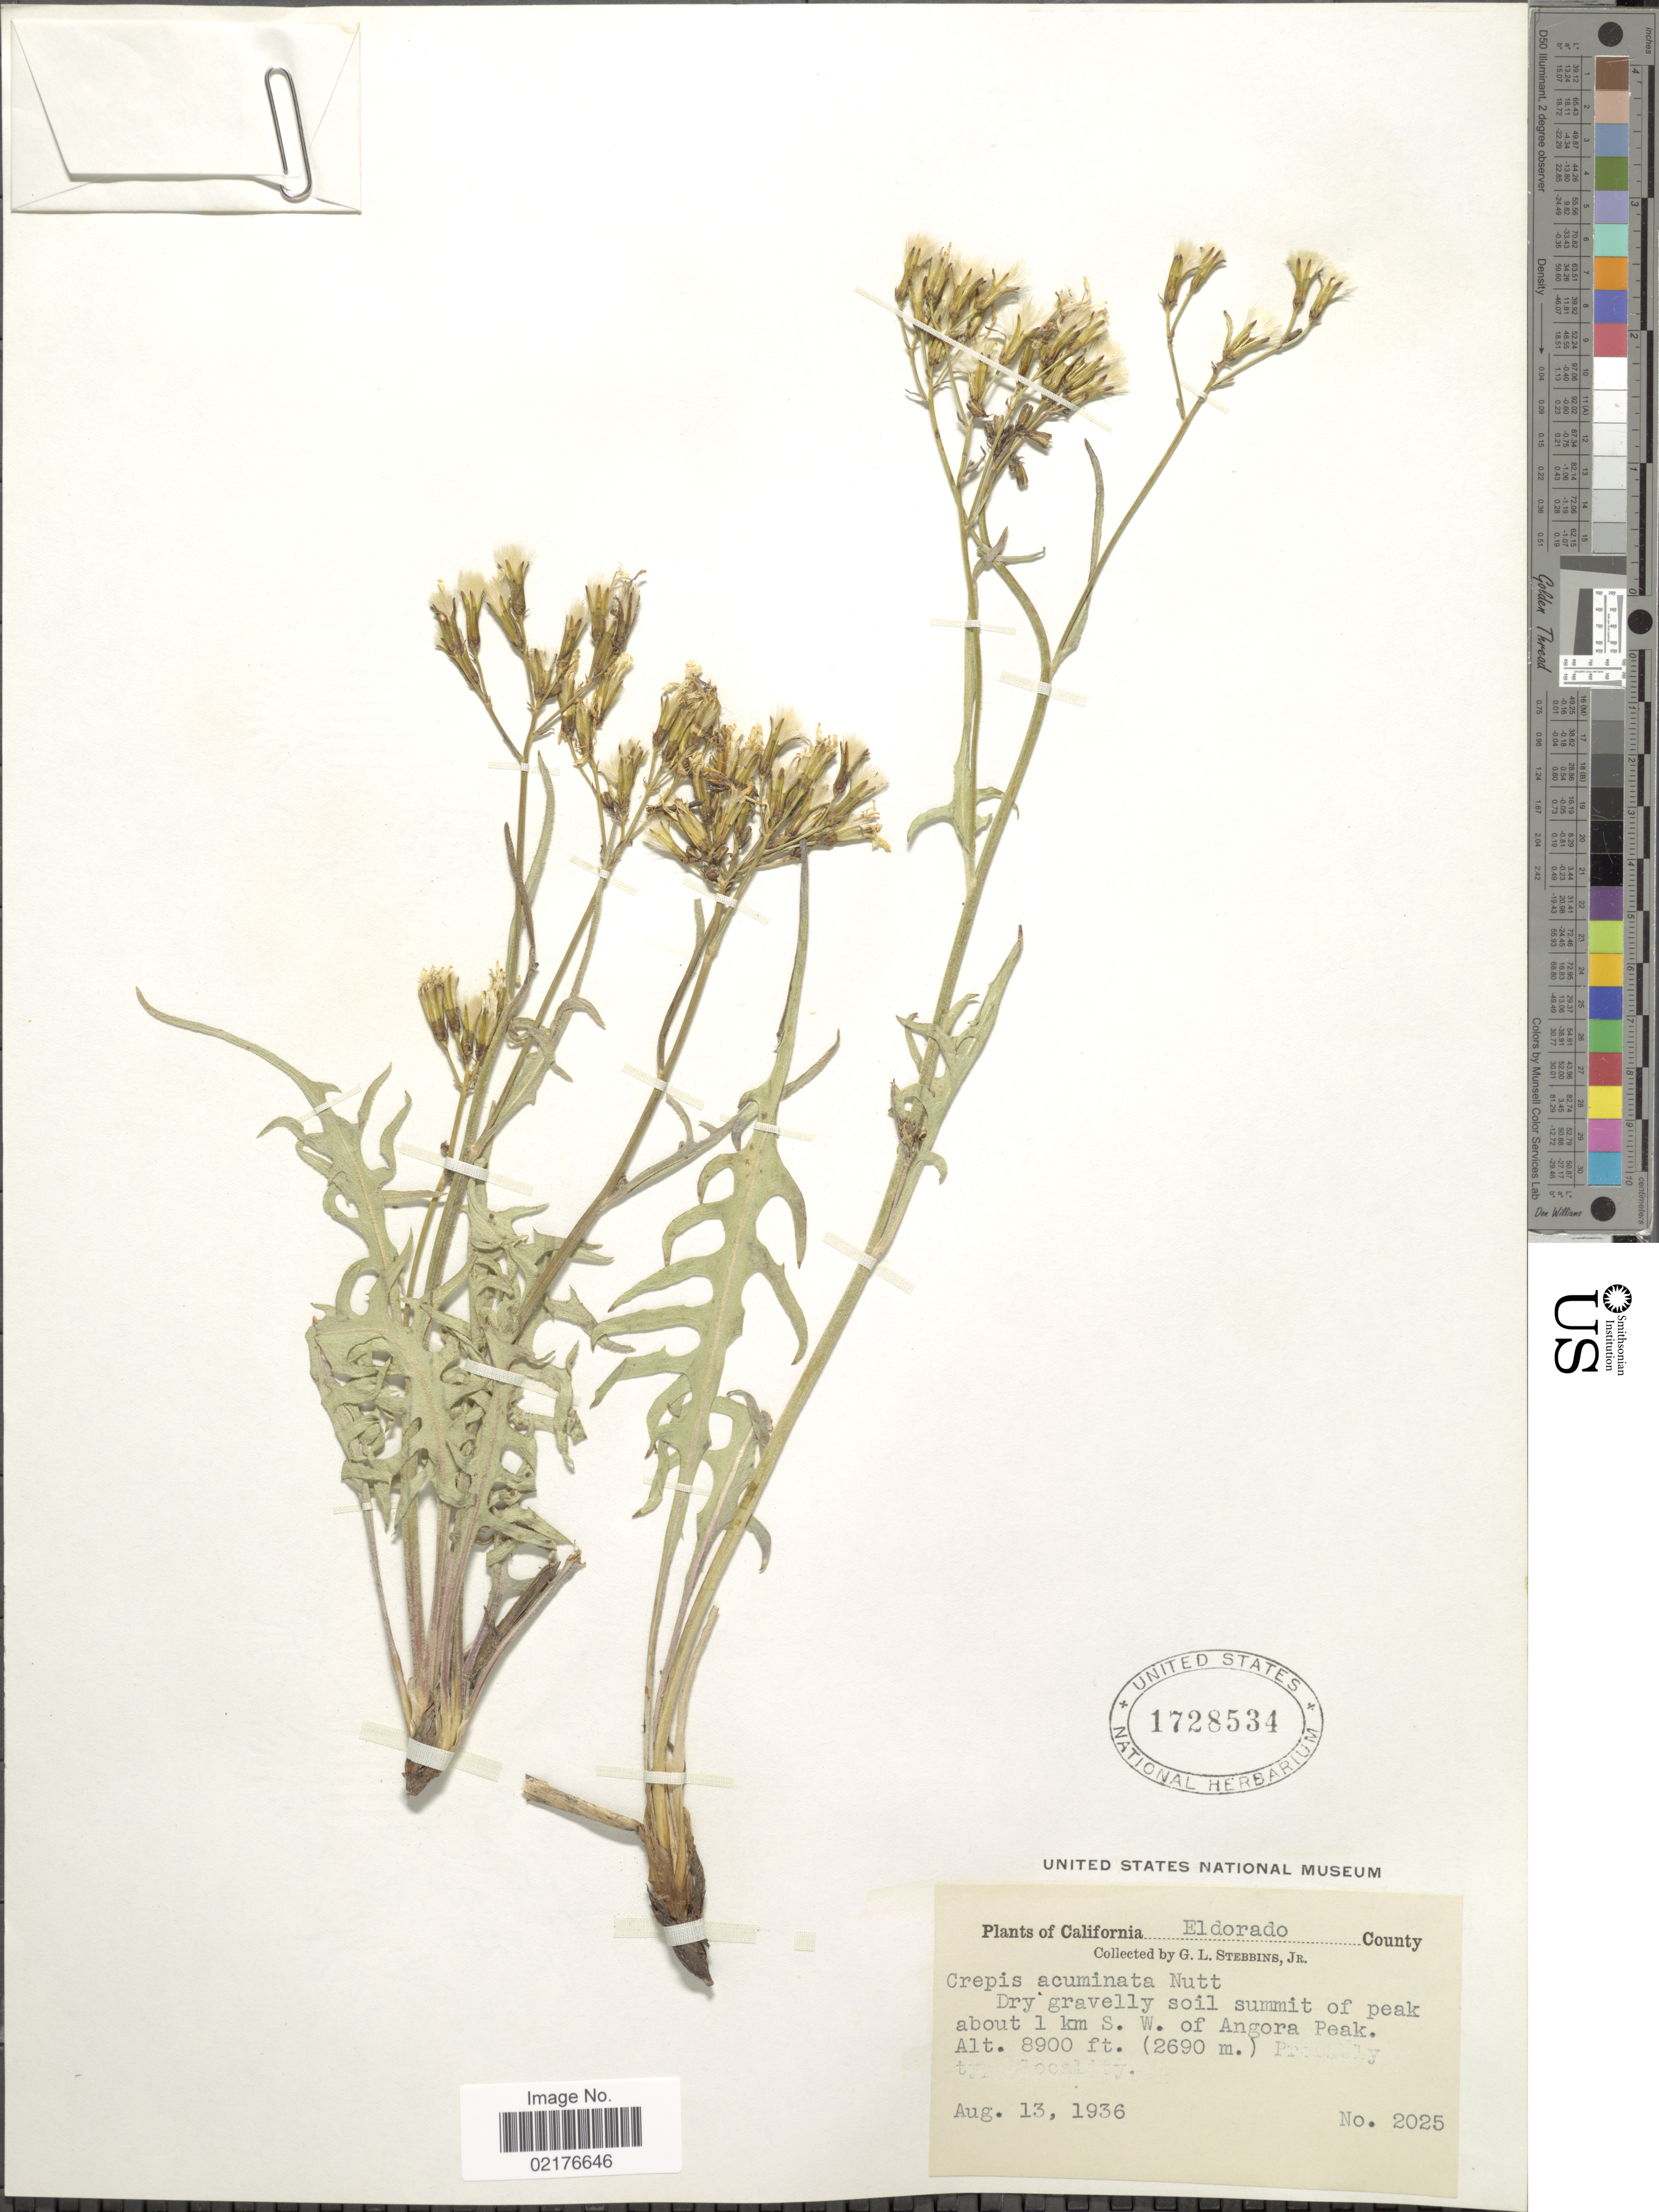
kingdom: Plantae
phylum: Tracheophyta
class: Magnoliopsida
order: Asterales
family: Asteraceae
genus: Crepis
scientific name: Crepis acuminata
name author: Nutt.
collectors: G. L. Stebbins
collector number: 2025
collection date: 1936-08-13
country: United States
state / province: California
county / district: El Dorado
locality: Eldorado County, About 1 km S. W. of Angora Peak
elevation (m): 2713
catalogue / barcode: US 1728534